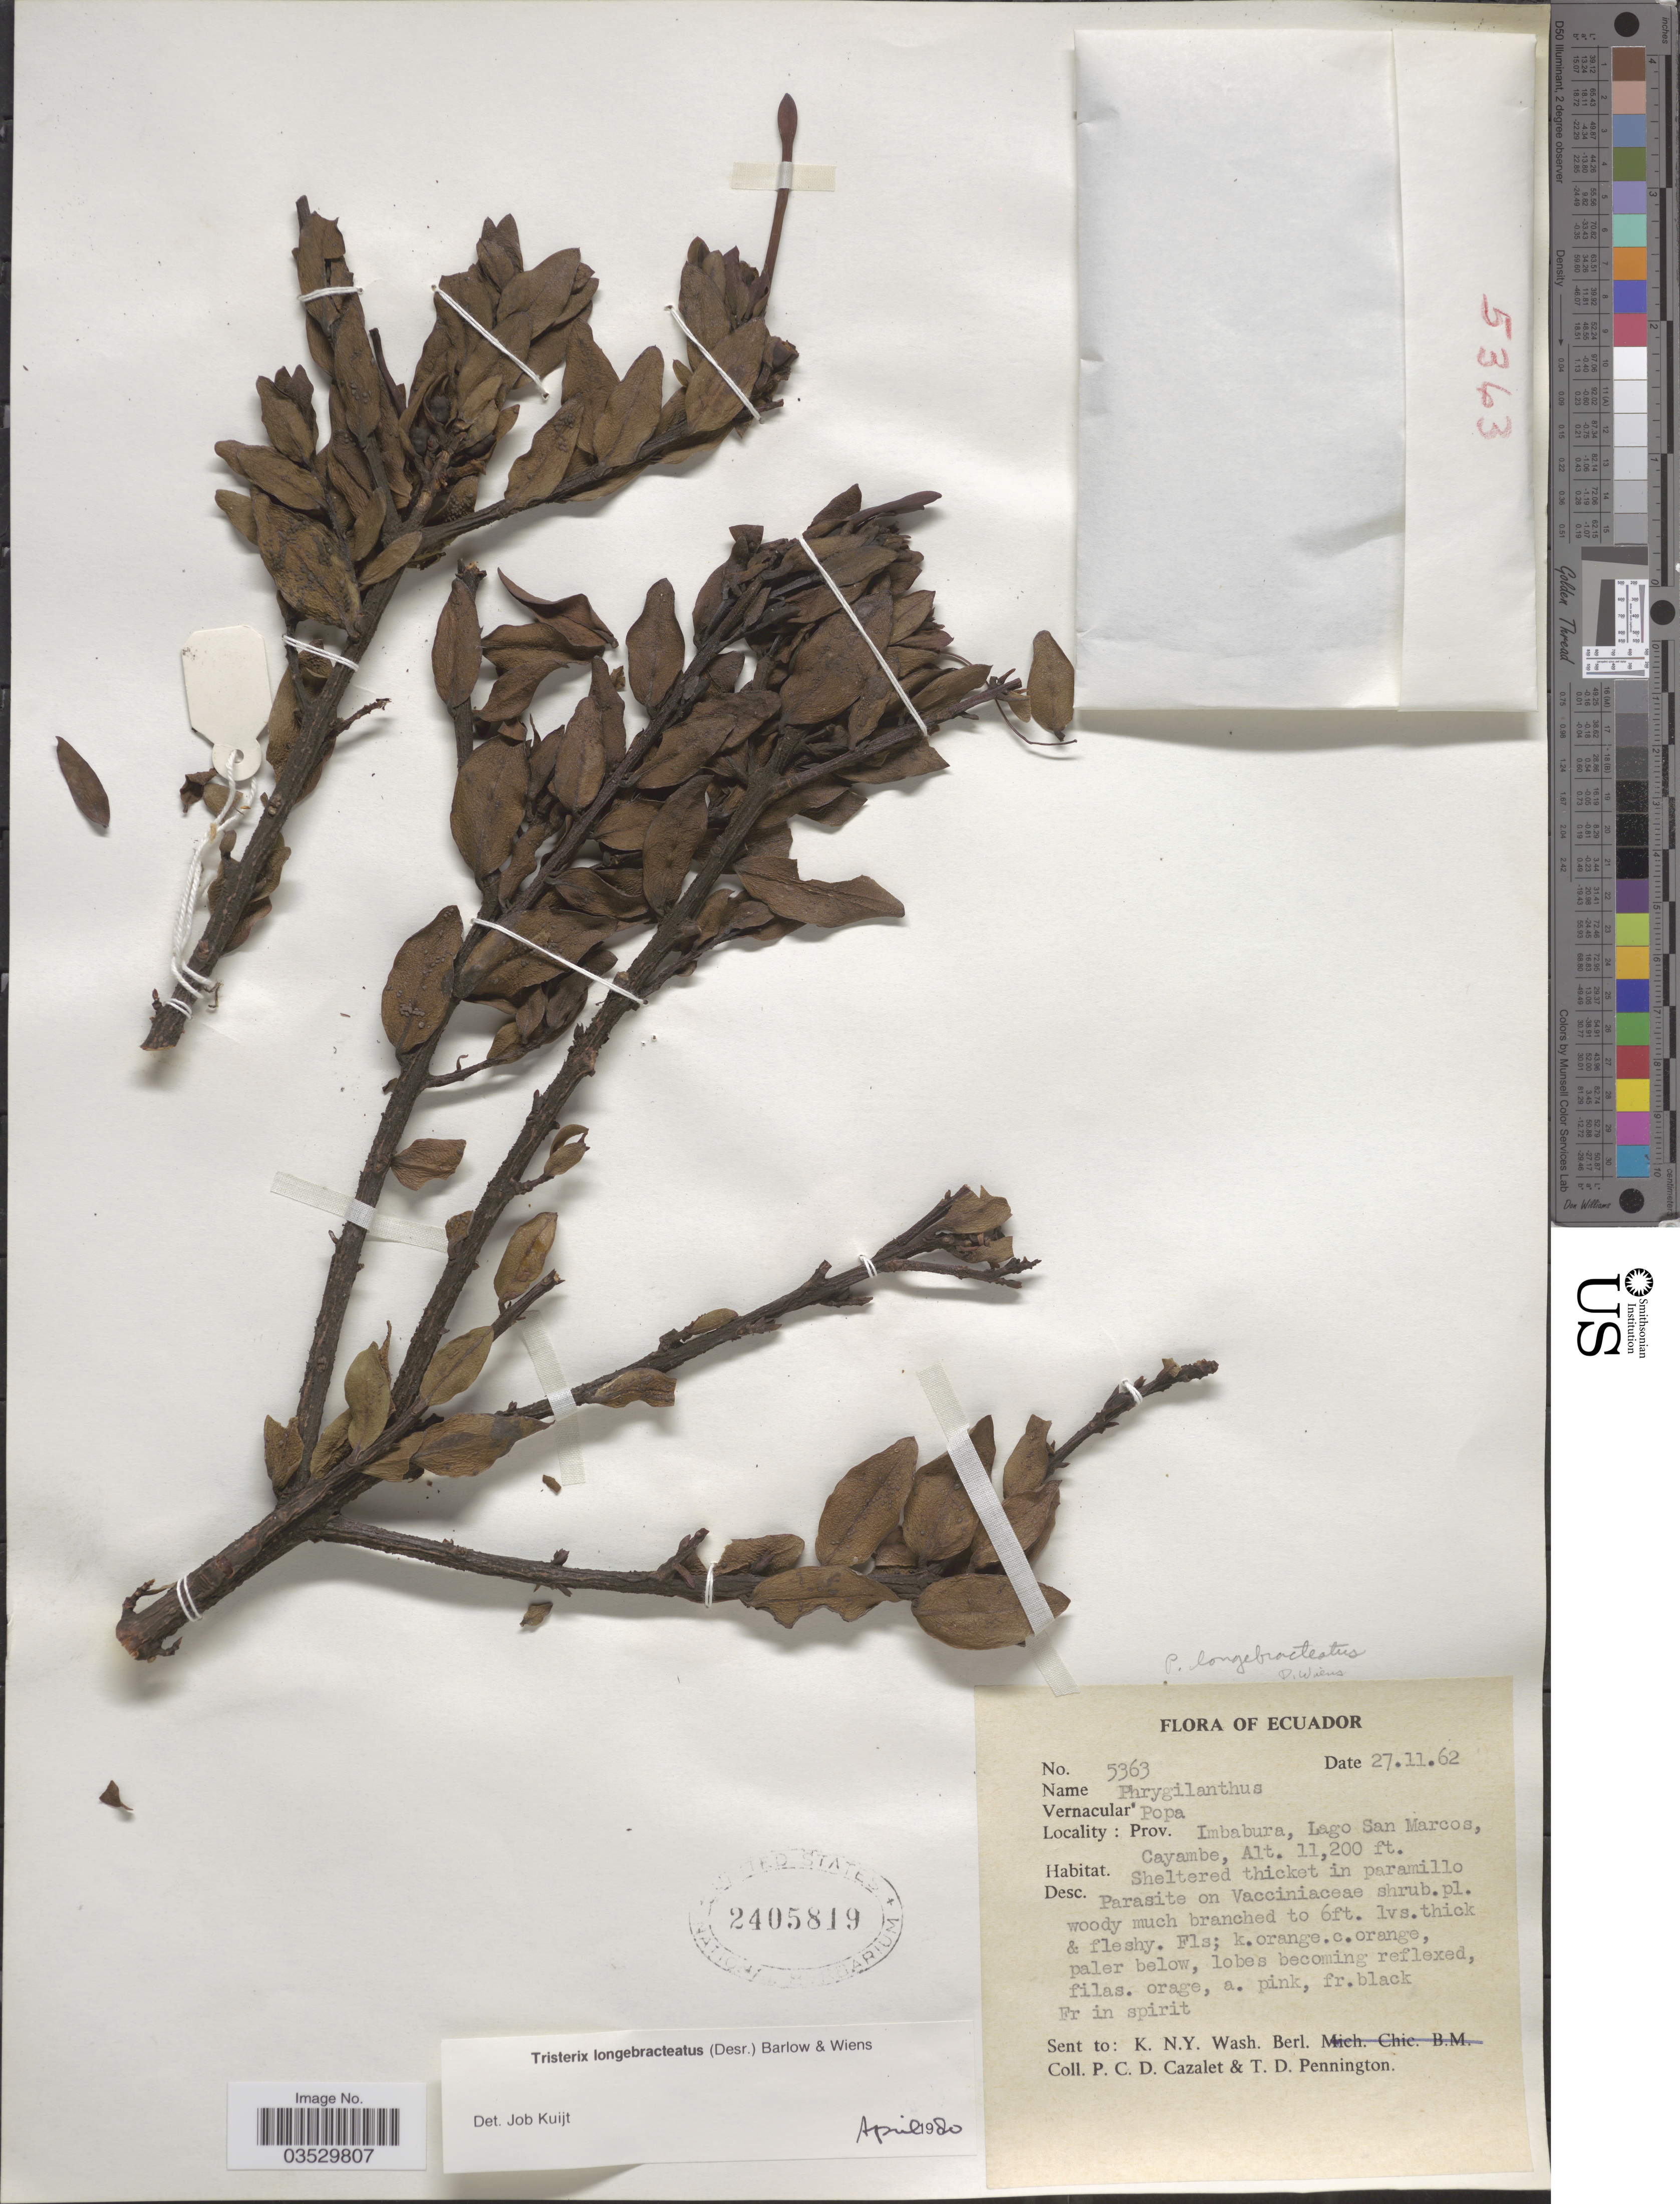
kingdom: Plantae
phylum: Tracheophyta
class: Magnoliopsida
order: Santalales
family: Loranthaceae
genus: Tristerix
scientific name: Tristerix longebracteatus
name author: (Desr.) Bart. & Wiens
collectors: P. C. D. Cazalet & T. D. Pennington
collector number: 5363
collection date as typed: Transcribed d/m/y: 27/11/62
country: Ecuador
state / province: Imbabura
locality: Lago San Marcos, Cayambe.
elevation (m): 3414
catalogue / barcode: US 2405819